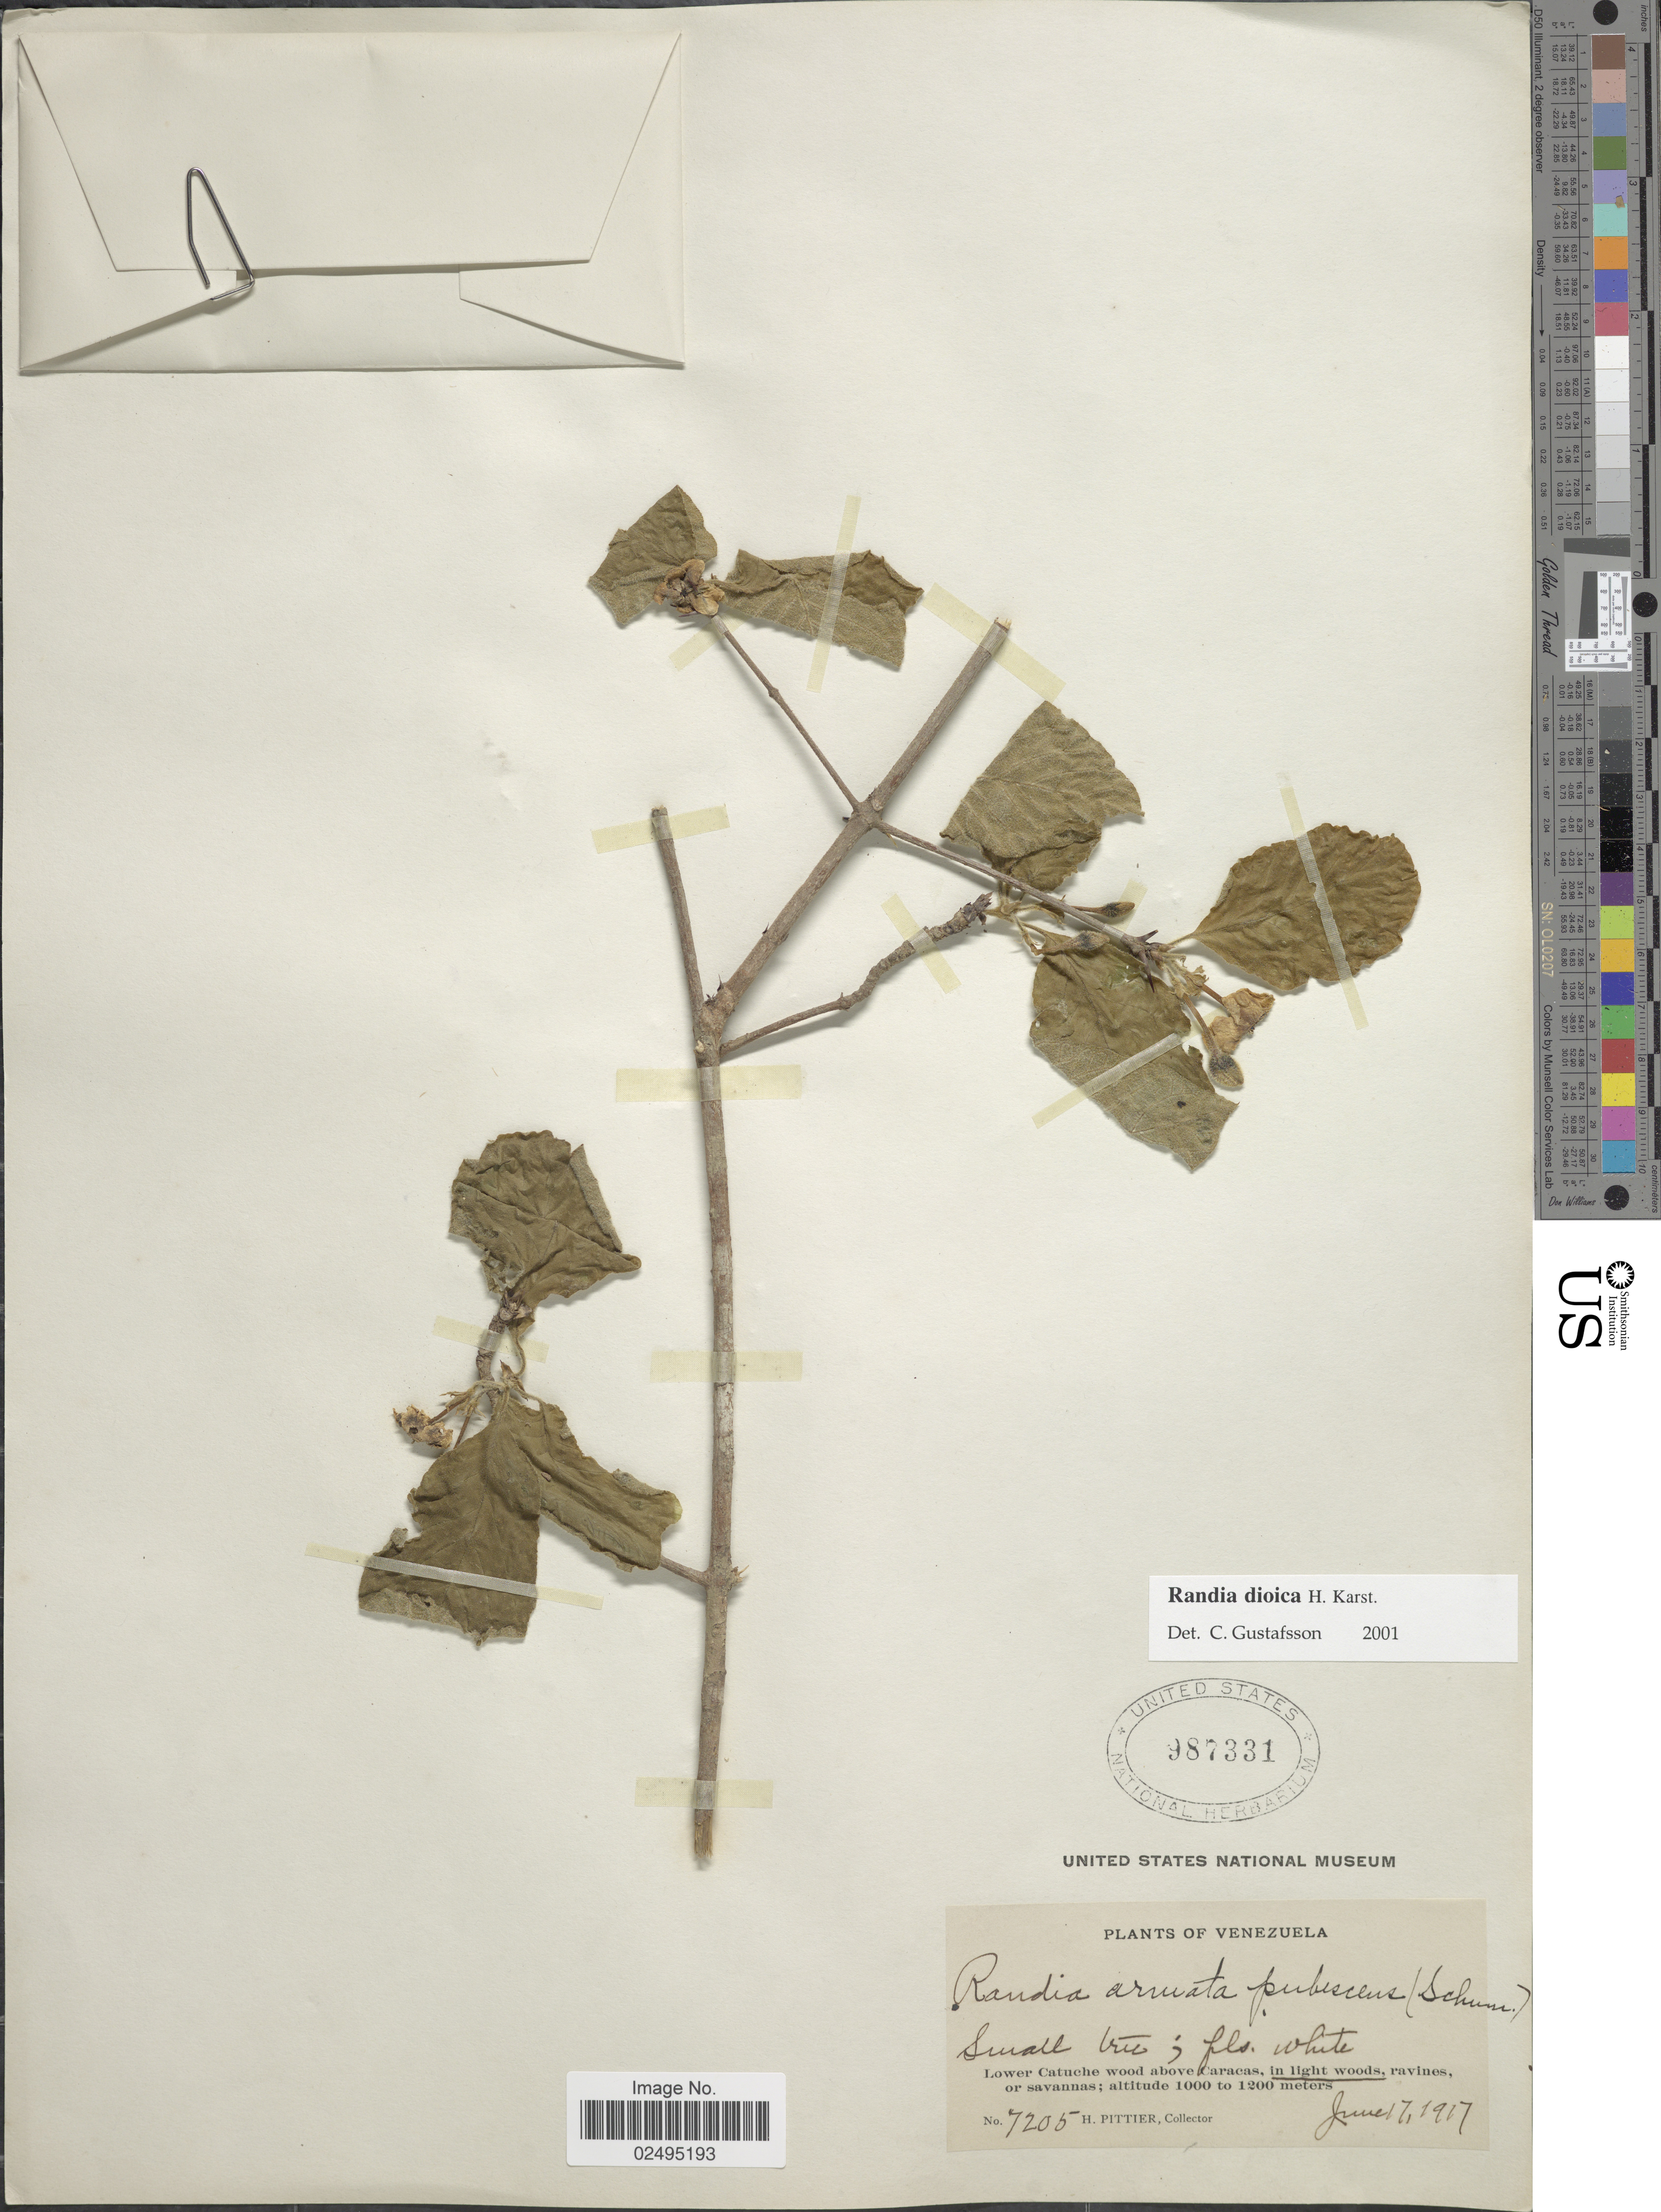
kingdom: Plantae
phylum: Tracheophyta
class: Magnoliopsida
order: Gentianales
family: Rubiaceae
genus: Randia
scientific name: Randia dioica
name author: H. Karst.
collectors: H. F. Pittier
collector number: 7205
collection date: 1917-06-17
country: Venezuela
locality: Lower Catuche wood above Caracas, in light woods, ravines or savannas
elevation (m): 1000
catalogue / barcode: US 3987331